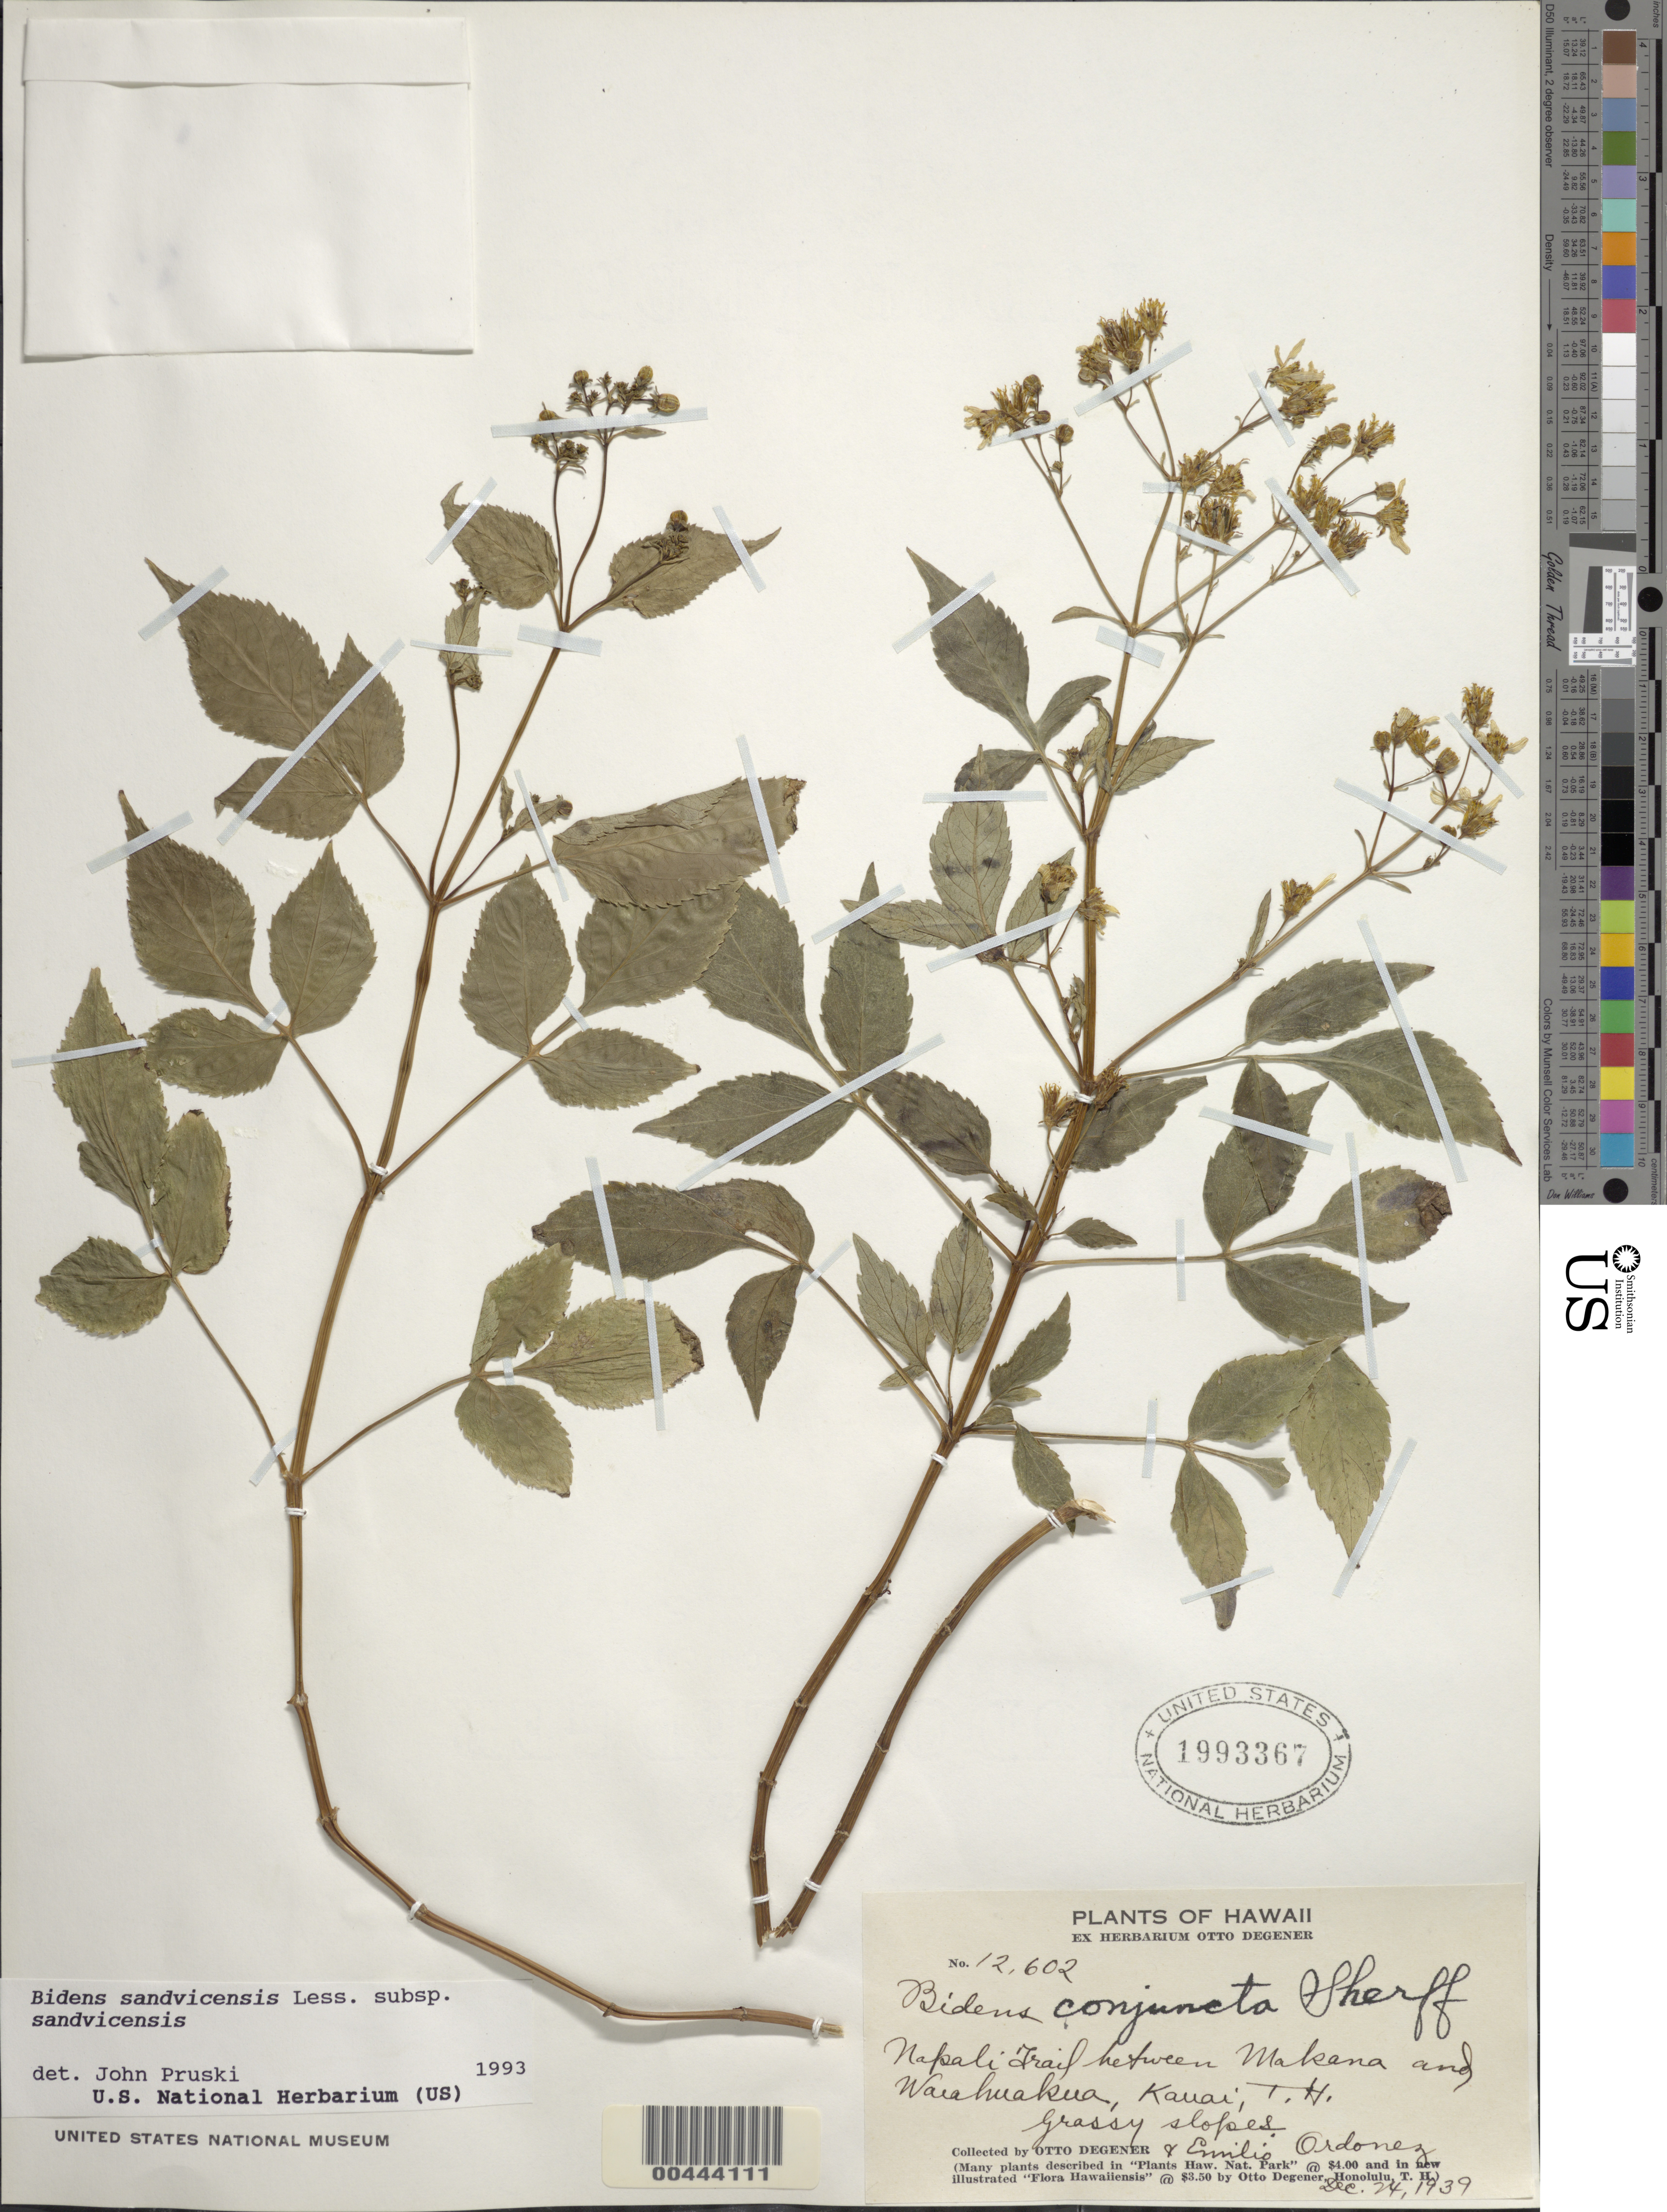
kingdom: Plantae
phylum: Tracheophyta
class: Magnoliopsida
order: Asterales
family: Asteraceae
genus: Bidens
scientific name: Bidens sandvicensis subsp. sandvicensis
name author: Less.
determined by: Pruski, J. F.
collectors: O. Degener & E. Ordonez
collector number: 12602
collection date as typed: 24 Dec 1939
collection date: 1939-12-24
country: United States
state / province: Hawaii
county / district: Kauai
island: Kaua'i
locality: Napali Trail between Makana and Waiahuakua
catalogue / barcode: US 1993367